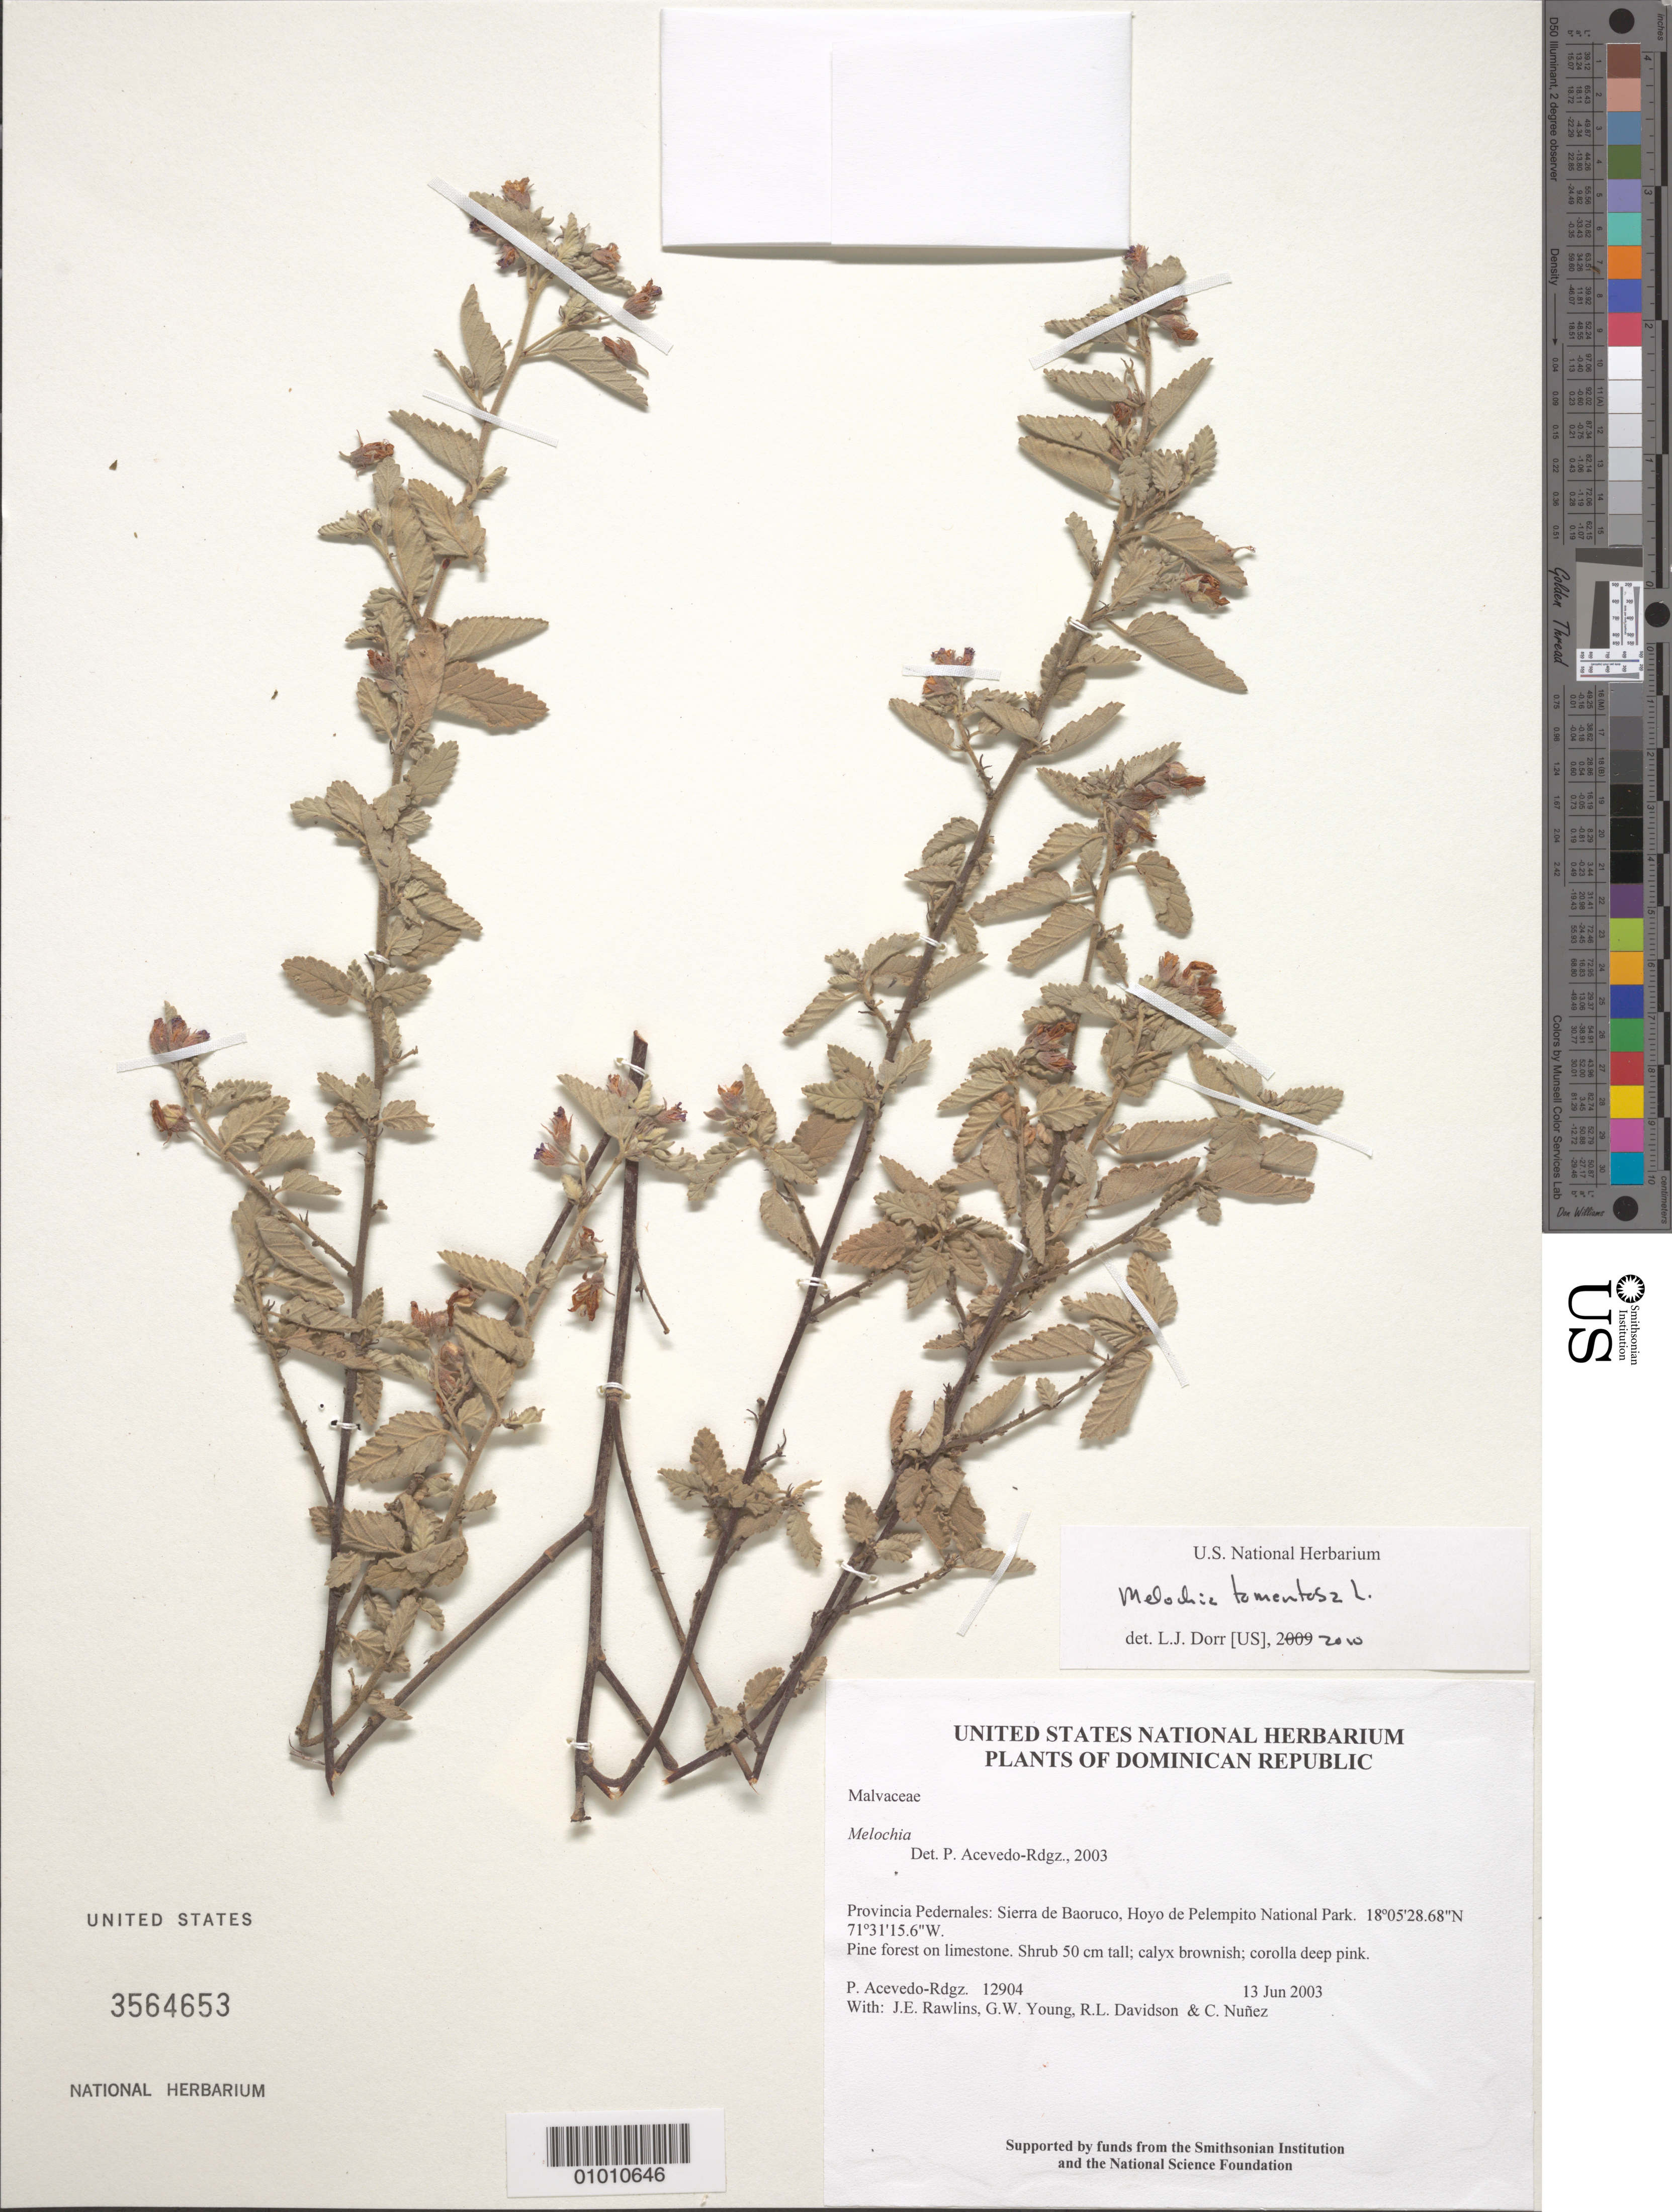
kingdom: Plantae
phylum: Tracheophyta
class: Magnoliopsida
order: Malvales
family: Malvaceae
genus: Melochia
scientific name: Melochia tomentosa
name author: L.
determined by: Dorr, L. J., (BOT), Smithsonian Institution - National Museum of Natural History (UNITED STATES)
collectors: P. Acevedo-Rodr., J. Rawlins, G. Young, R. Davidson & C. Nunez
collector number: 12904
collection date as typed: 13 Jun 2003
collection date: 2003-06-13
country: Dominican Republic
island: Hispaniola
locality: Provincia Pedernales: Sierra de Baoruco, Hoyo de Pelempito National Park.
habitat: Pine forest on limestone.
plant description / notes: NY, US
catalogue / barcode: US 3564653